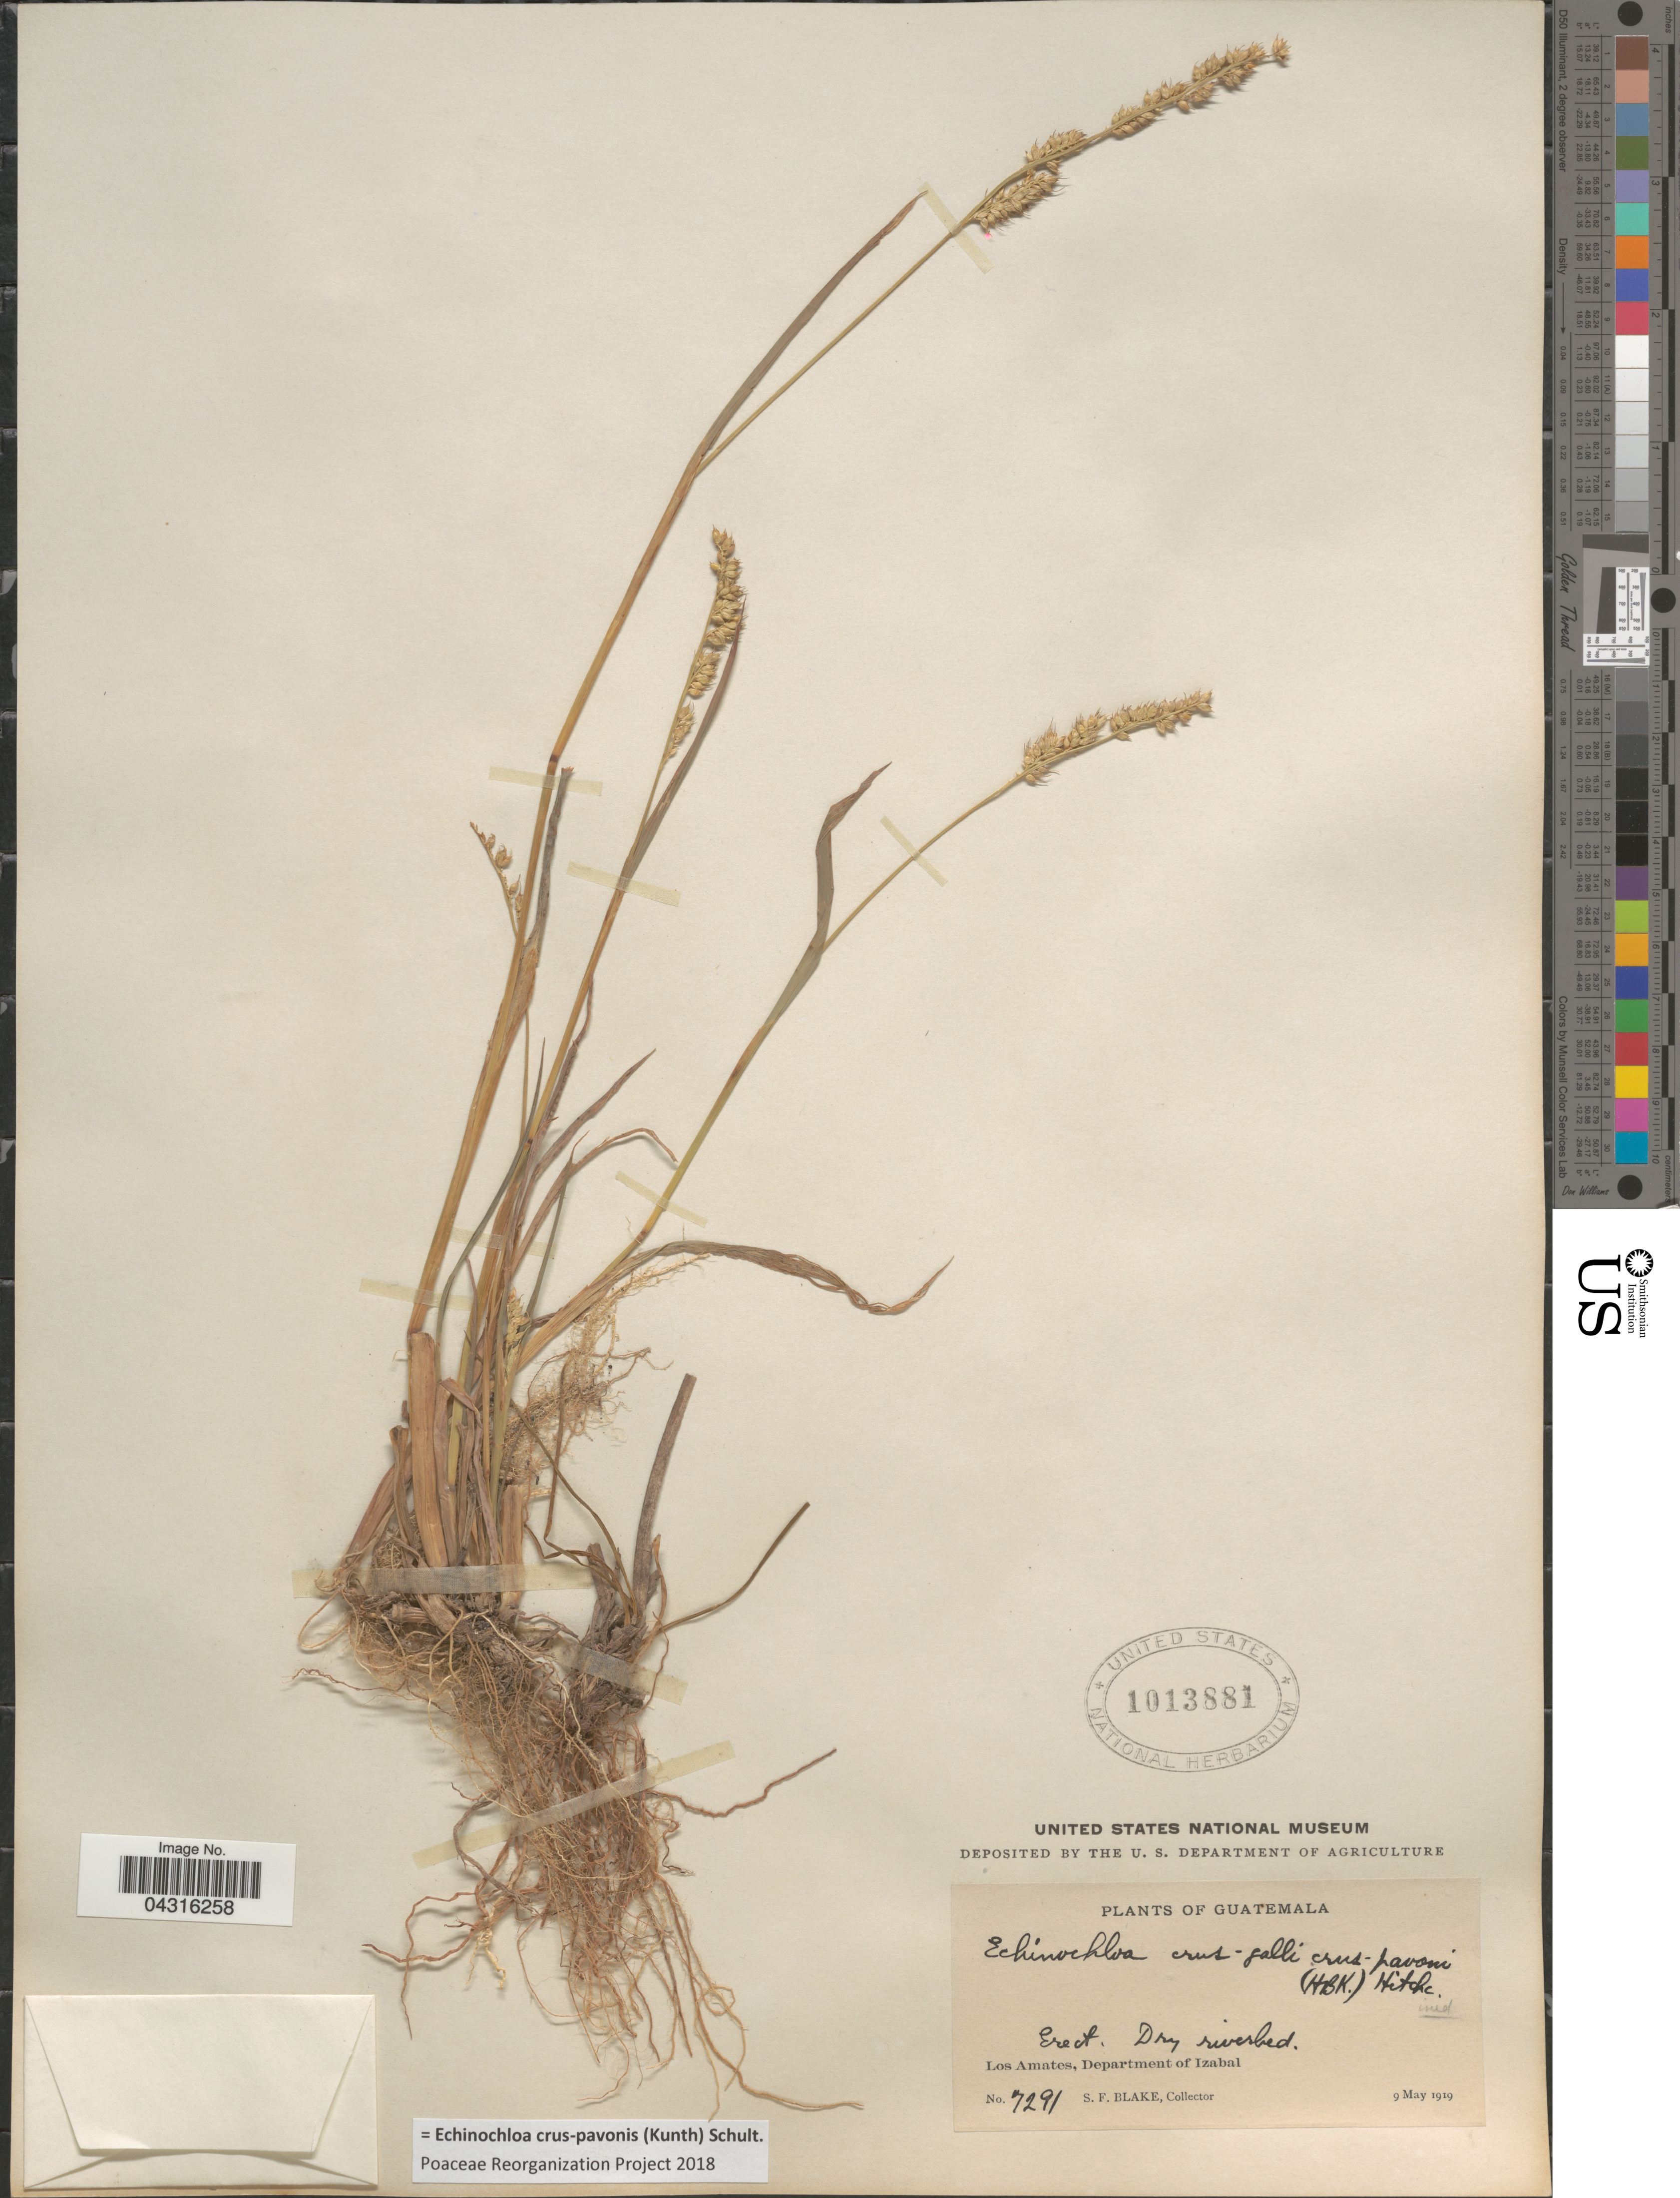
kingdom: Plantae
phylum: Tracheophyta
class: Liliopsida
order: Poales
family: Poaceae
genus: Echinochloa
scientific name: Echinochloa crus-pavonis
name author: (Kunth) Schult.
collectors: S. Blake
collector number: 7291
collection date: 1919-05-09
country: Guatemala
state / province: Izabal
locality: Los Amates, Department of Izabal.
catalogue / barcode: US 1013881